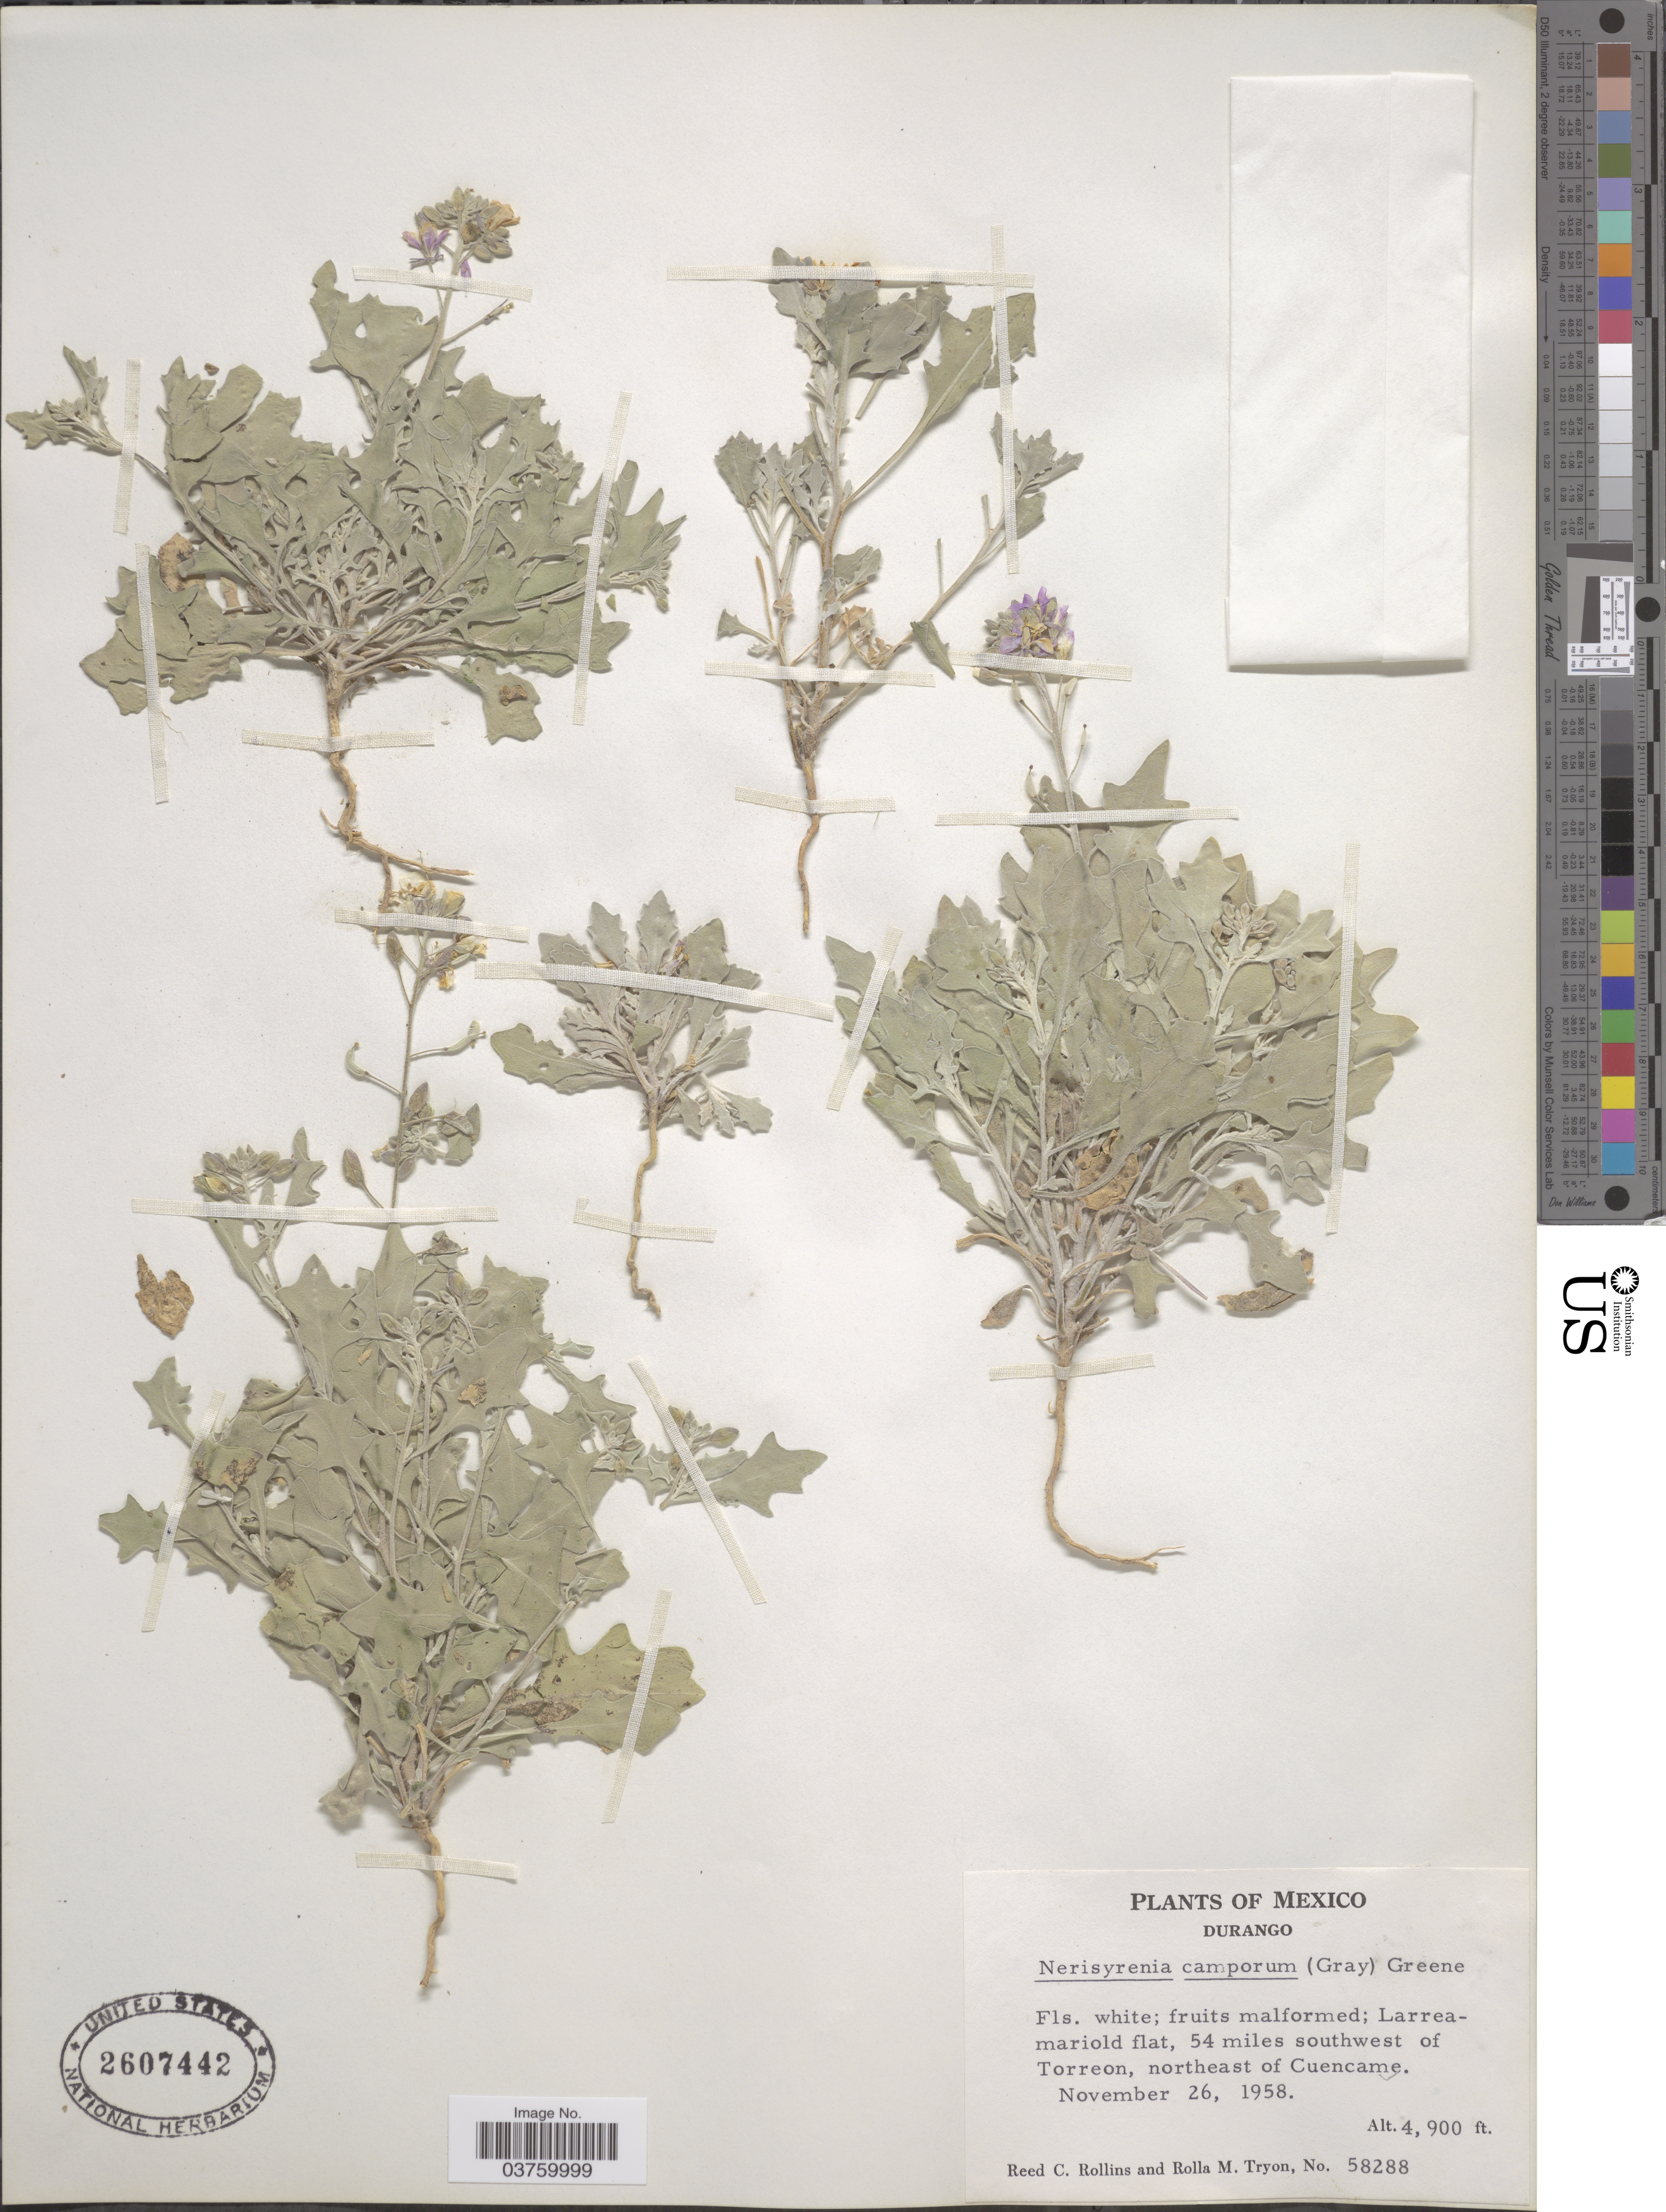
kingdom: Plantae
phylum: Tracheophyta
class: Magnoliopsida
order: Brassicales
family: Brassicaceae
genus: Nerisyrenia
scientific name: Nerisyrenia camporum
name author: (A. Gray) Greene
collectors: R. C. Rollins & R. M. Tryon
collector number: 58288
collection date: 1958-11-26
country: Mexico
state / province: Durango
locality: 54 miles southwest of Torreon, northeast of Cuencame.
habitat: flat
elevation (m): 1494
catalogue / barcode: US 2607442